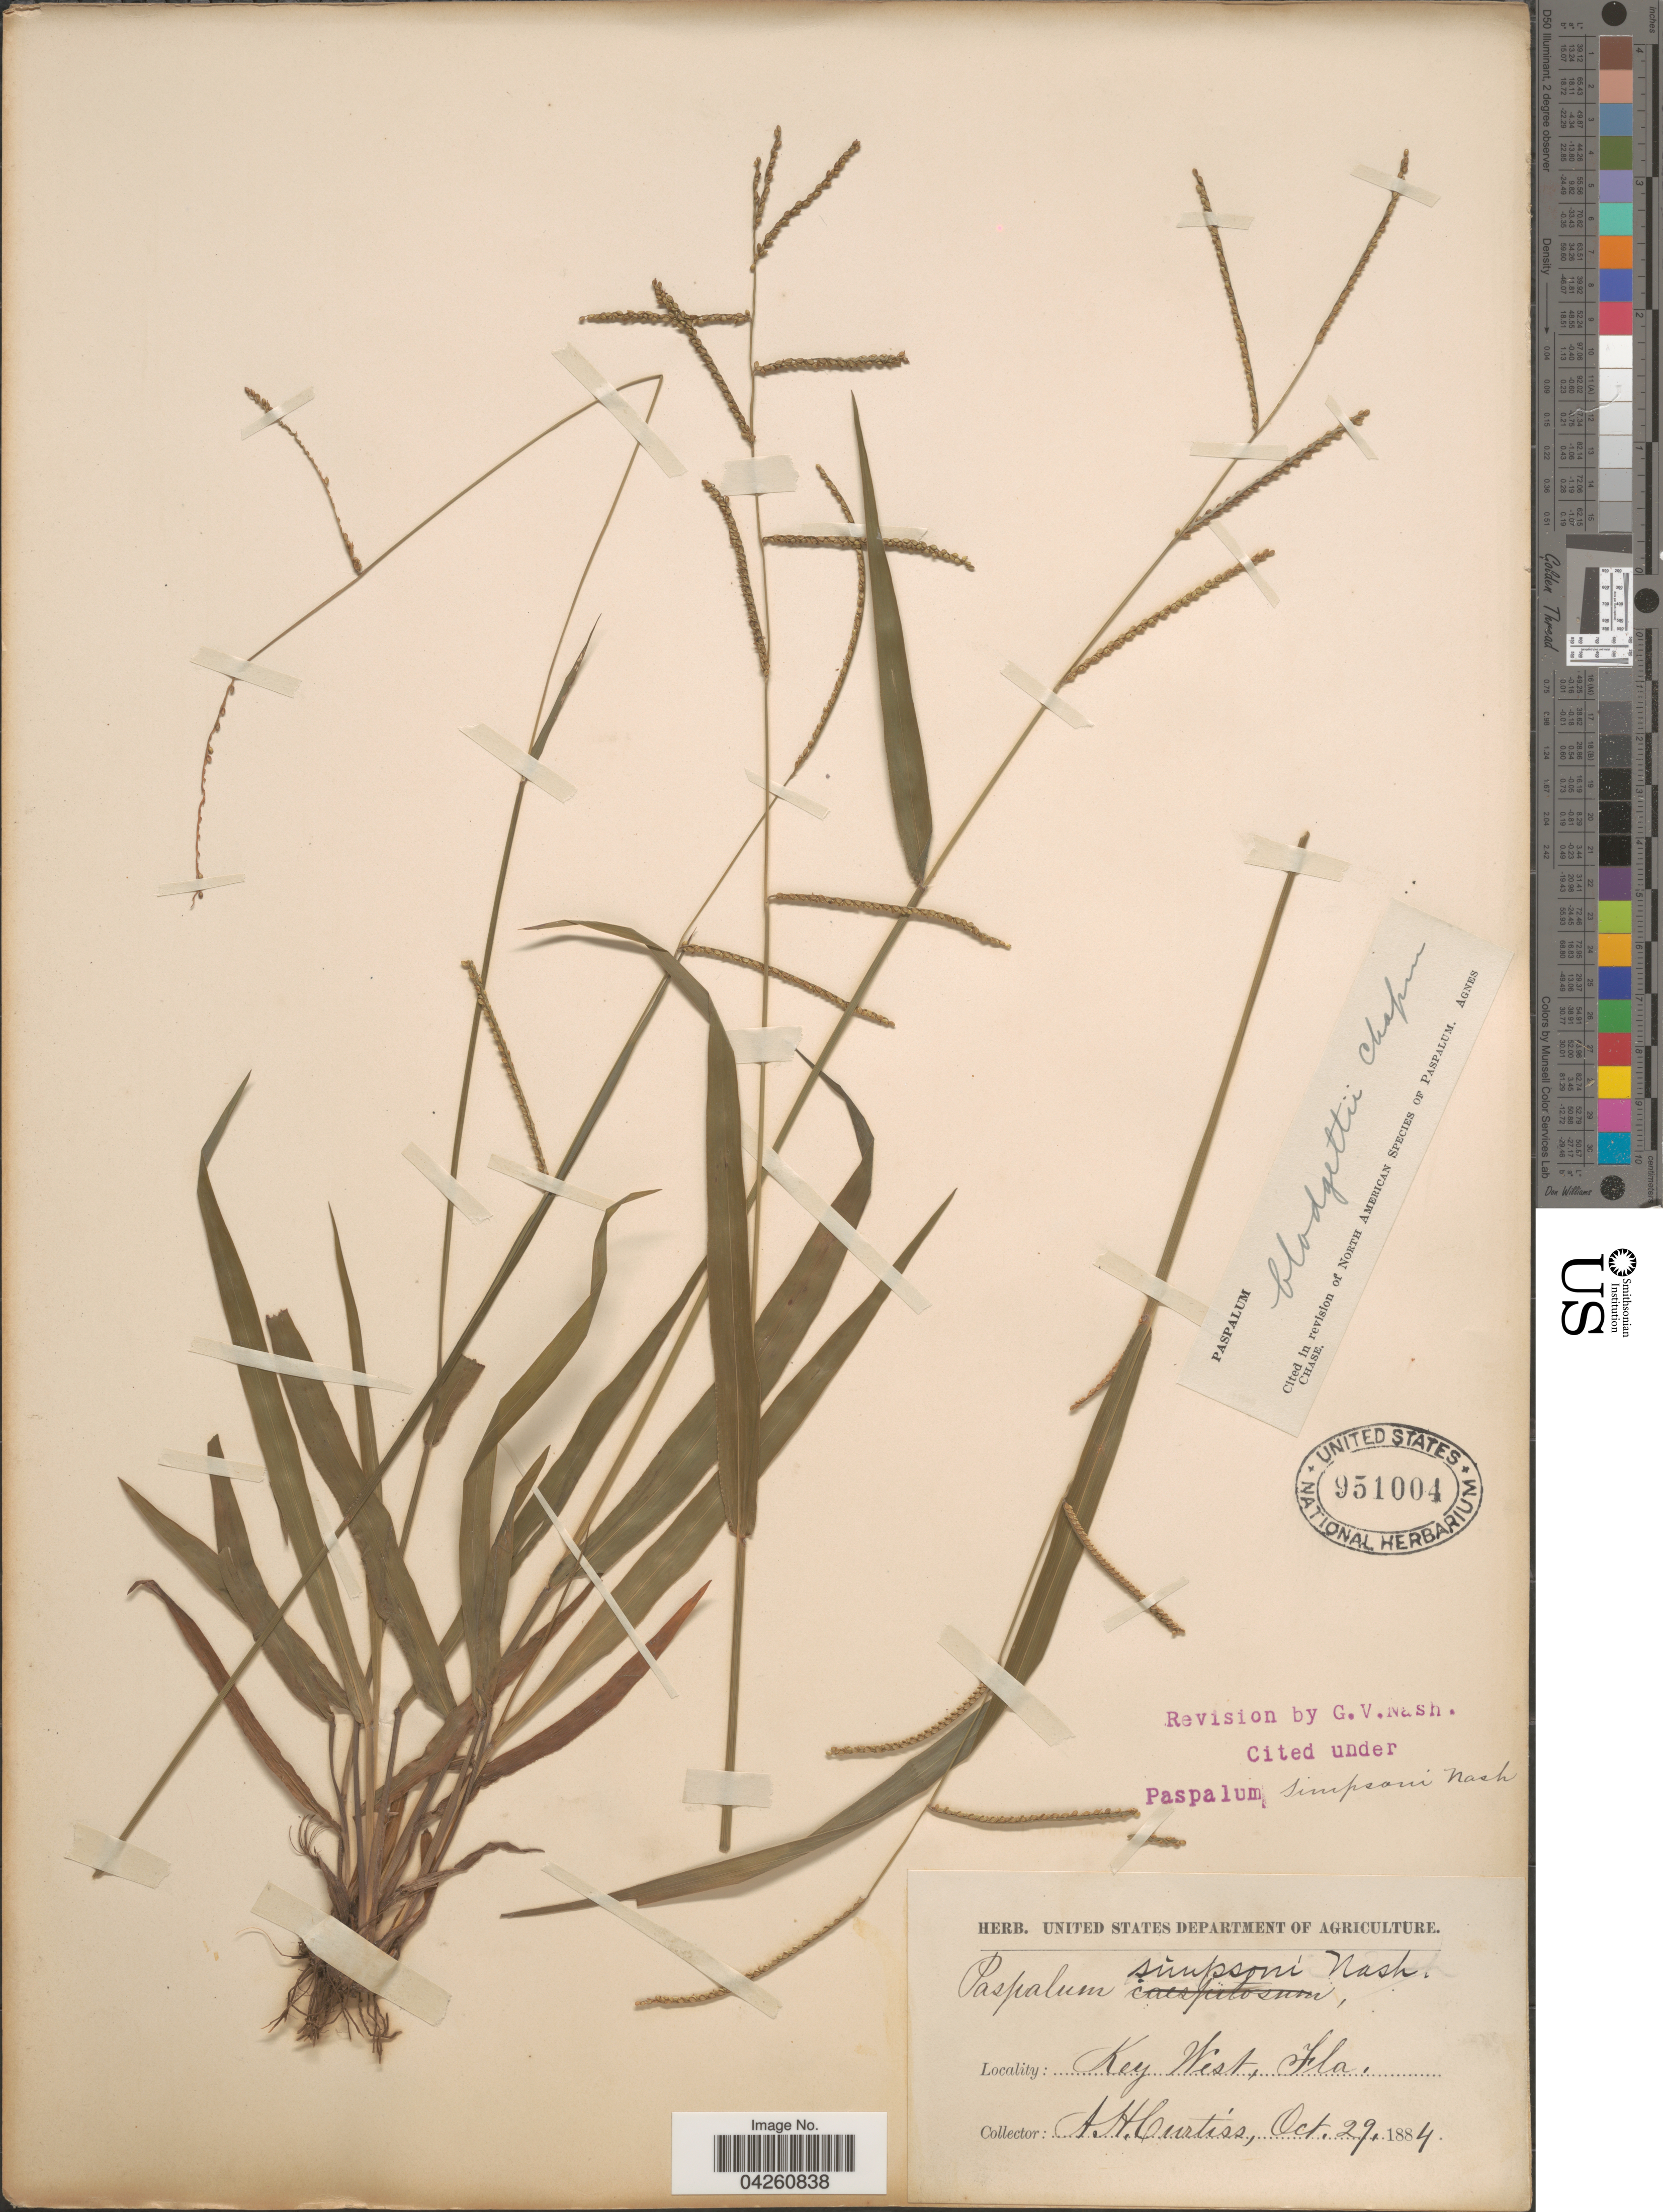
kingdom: Plantae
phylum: Tracheophyta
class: Liliopsida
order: Poales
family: Poaceae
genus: Paspalum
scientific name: Paspalum blodgettii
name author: Chapm.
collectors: A. H. Curtiss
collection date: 1884-10-29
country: United States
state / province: Florida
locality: Key West.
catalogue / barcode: US 951004